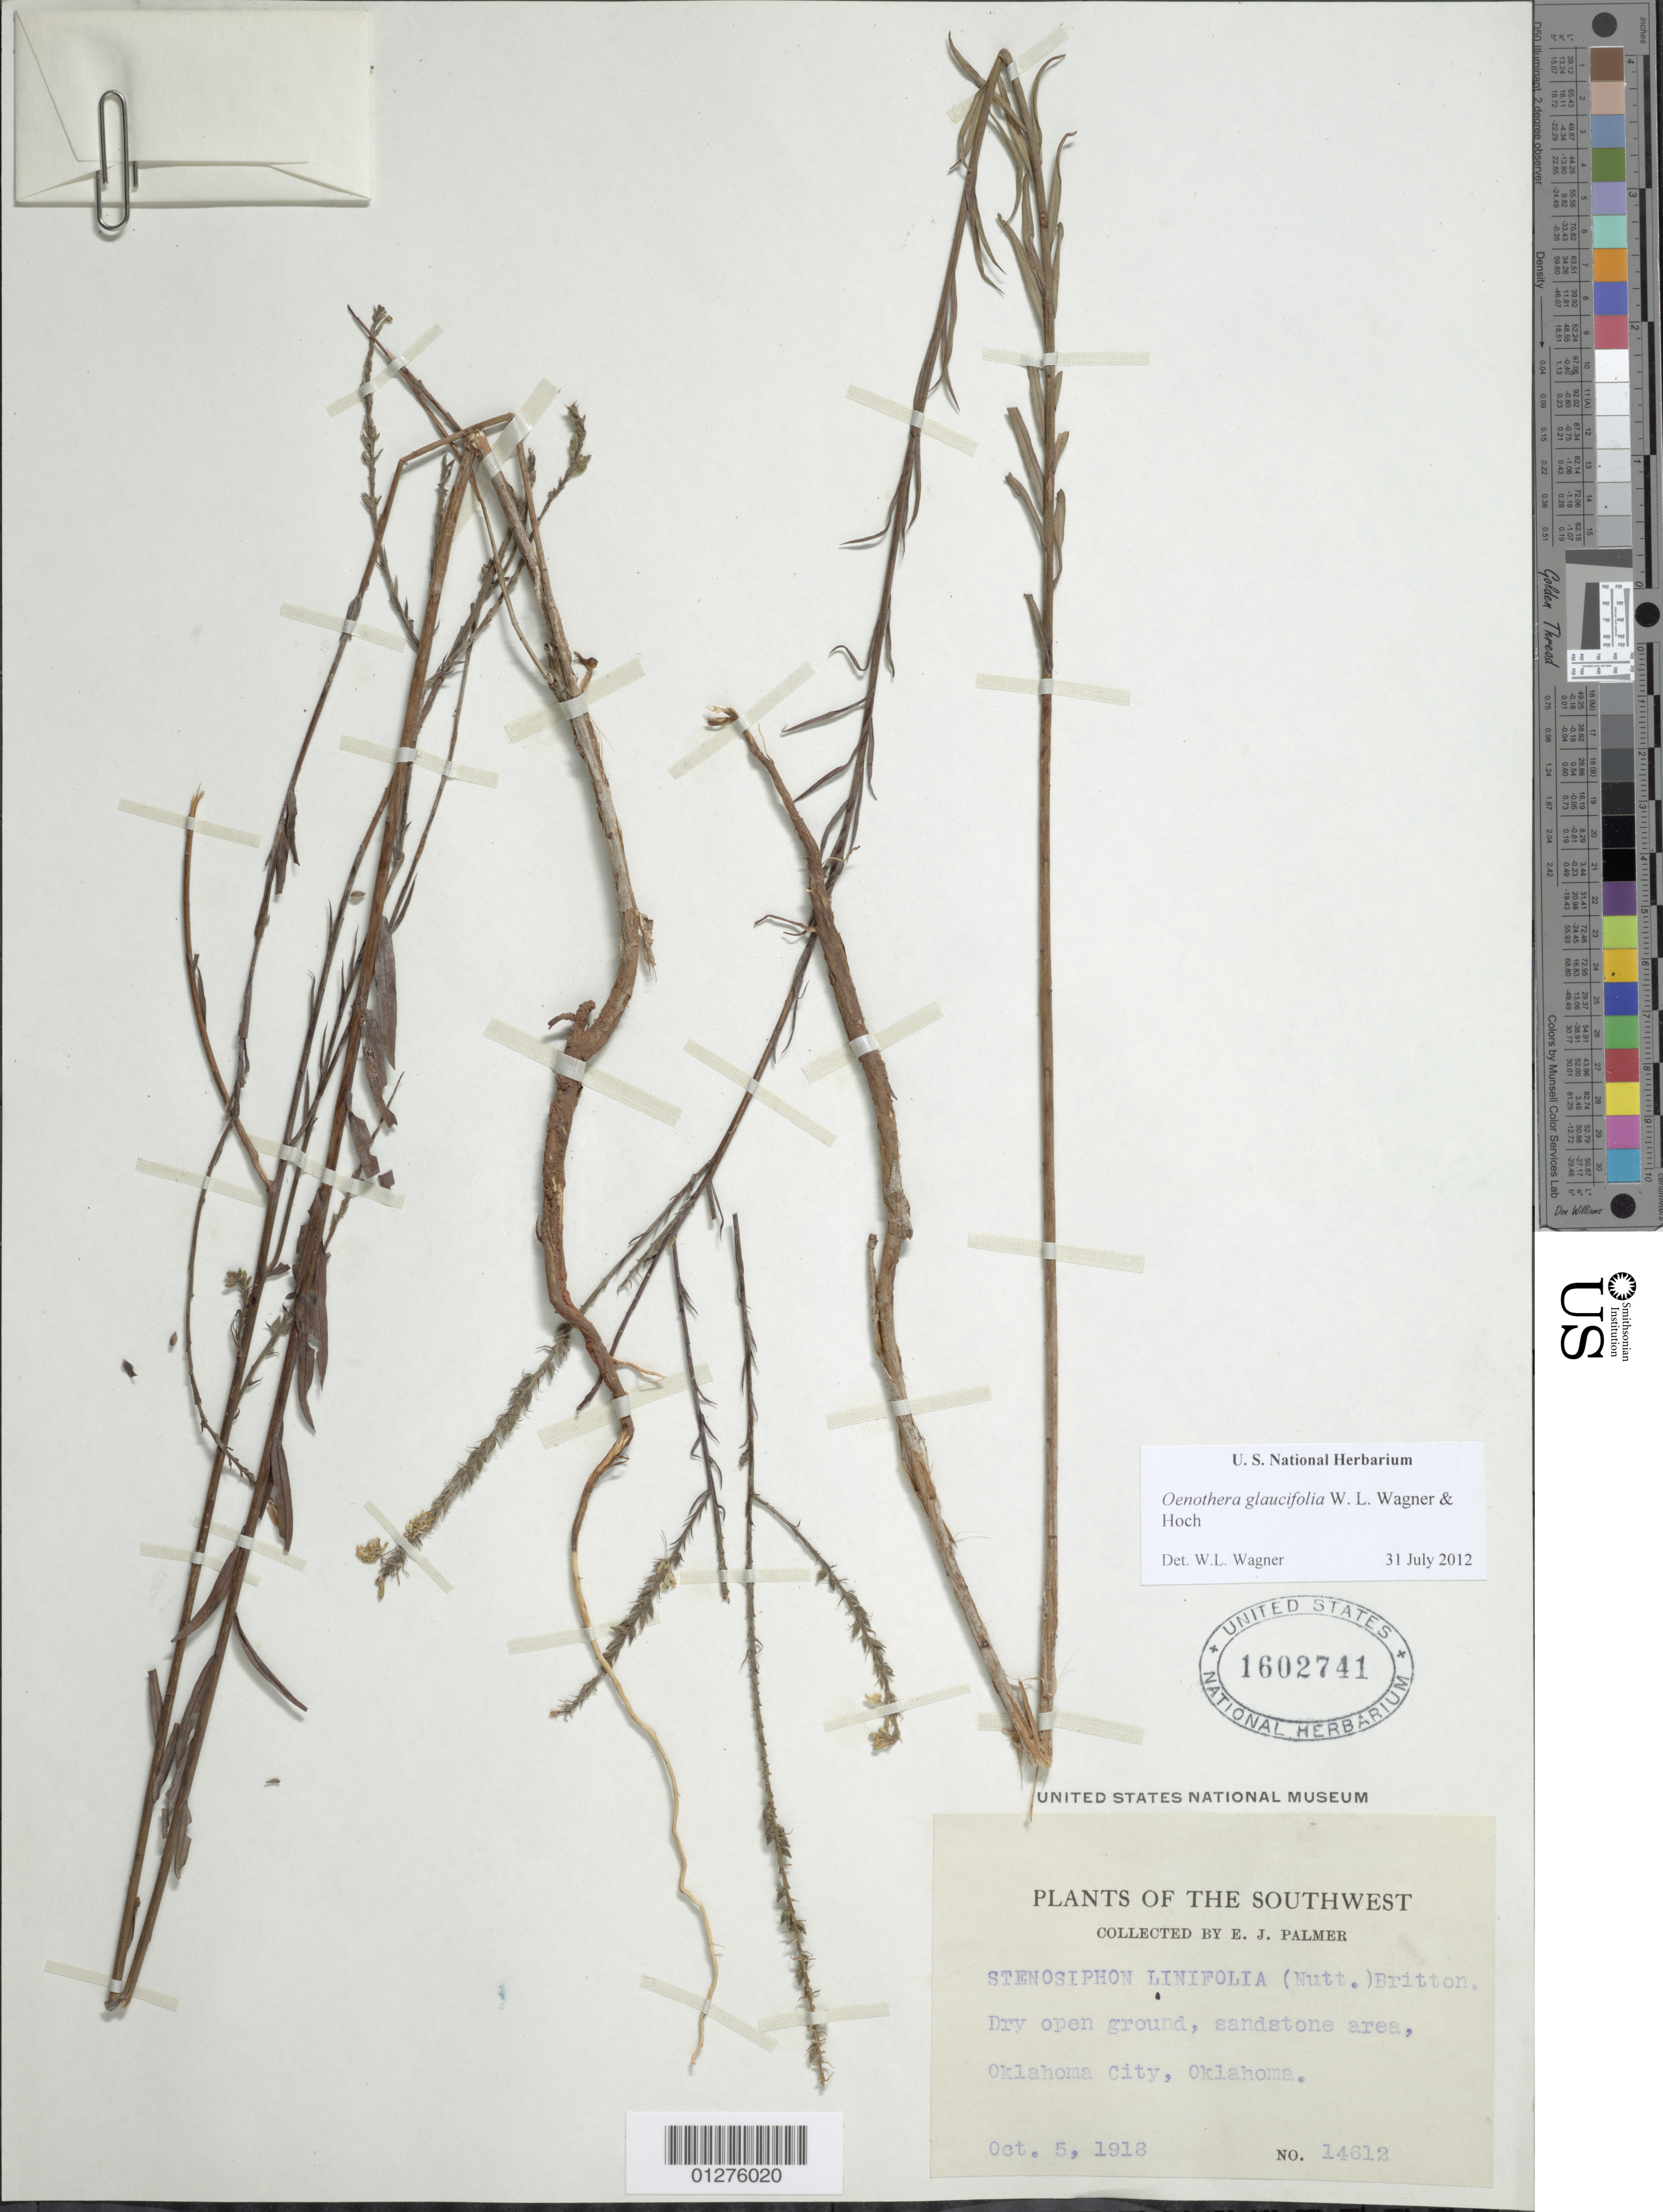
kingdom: Plantae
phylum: Tracheophyta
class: Magnoliopsida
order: Myrtales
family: Onagraceae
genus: Oenothera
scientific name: Oenothera glaucifolia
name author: W.L. Wagner & Hoch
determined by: Wagner, W. L., (BOT), Smithsonian Institution - National Museum of Natural History (UNITED STATES)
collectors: E. J. Palmer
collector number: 14612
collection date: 1918-10-05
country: United States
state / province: Oklahoma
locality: Oklahoma City.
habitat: Dry open ground, sandstone area.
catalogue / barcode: US 1602741